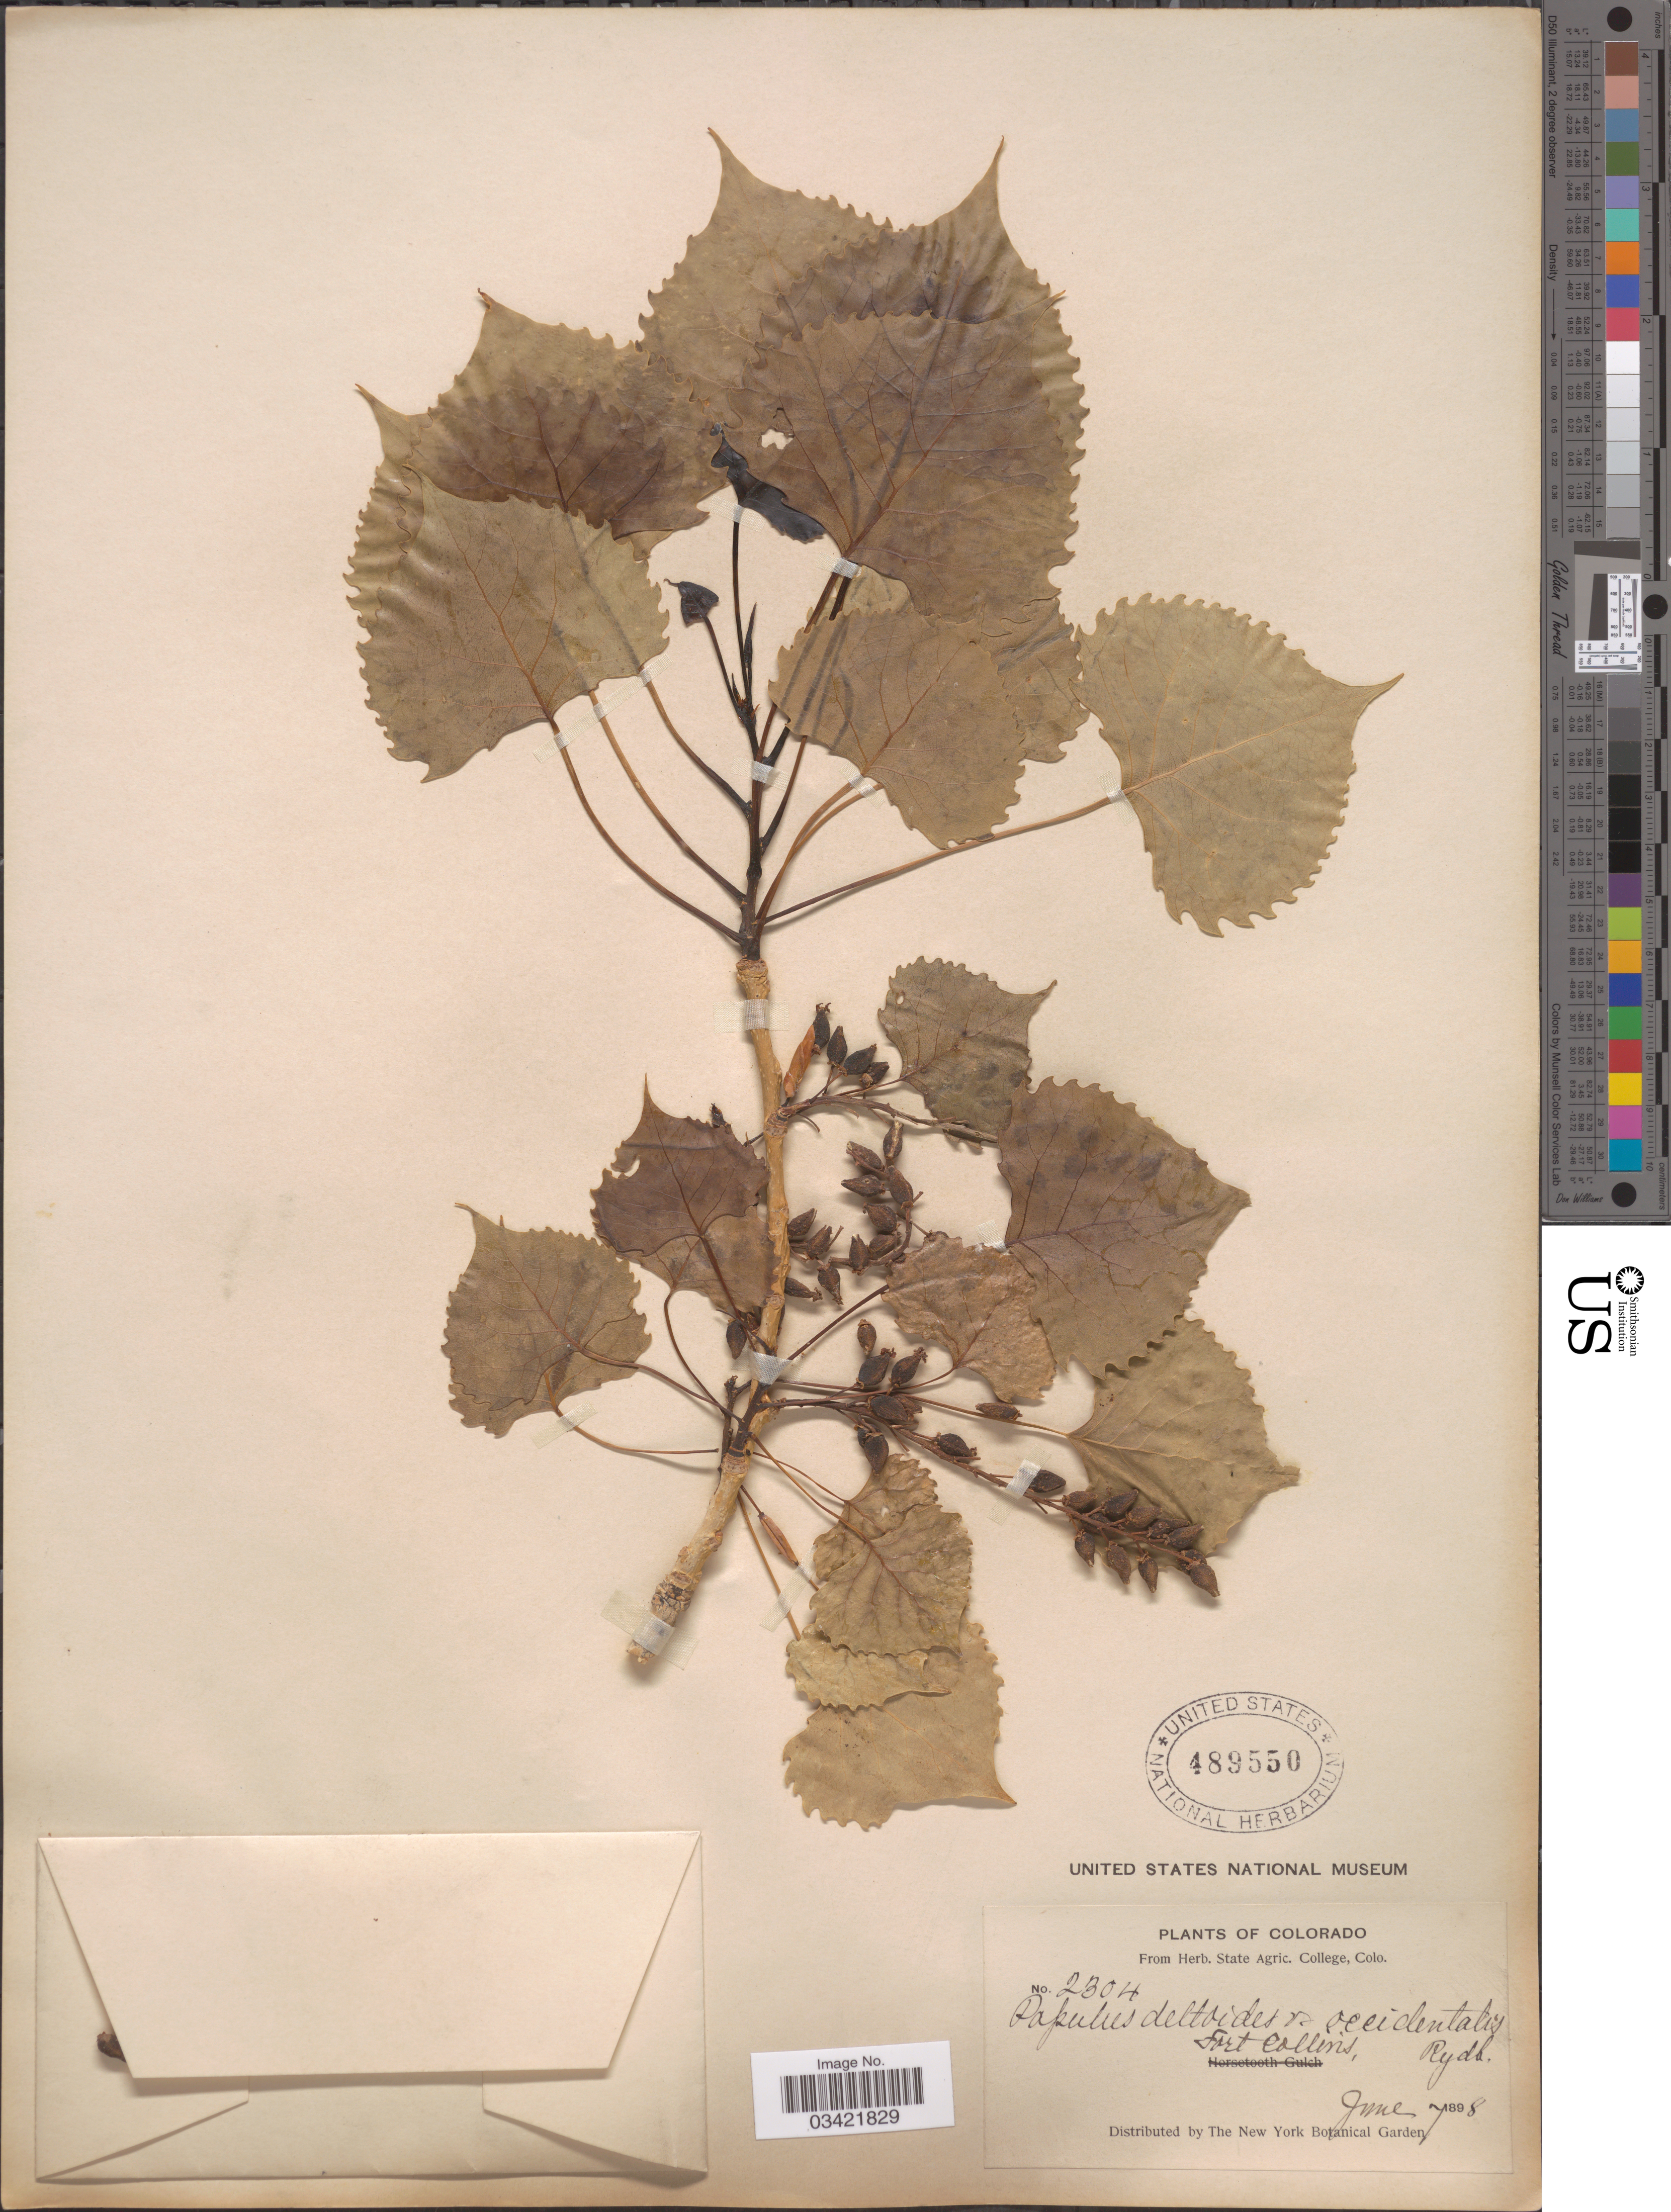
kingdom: Plantae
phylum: Tracheophyta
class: Magnoliopsida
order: Malpighiales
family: Salicaceae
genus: Populus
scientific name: Populus deltoides subsp. monilifera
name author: (Aiton) Eckenw.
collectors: ex herb. State Agric. College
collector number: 2304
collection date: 1898-06-07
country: United States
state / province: Colorado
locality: Fort Collins.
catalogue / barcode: US 489550